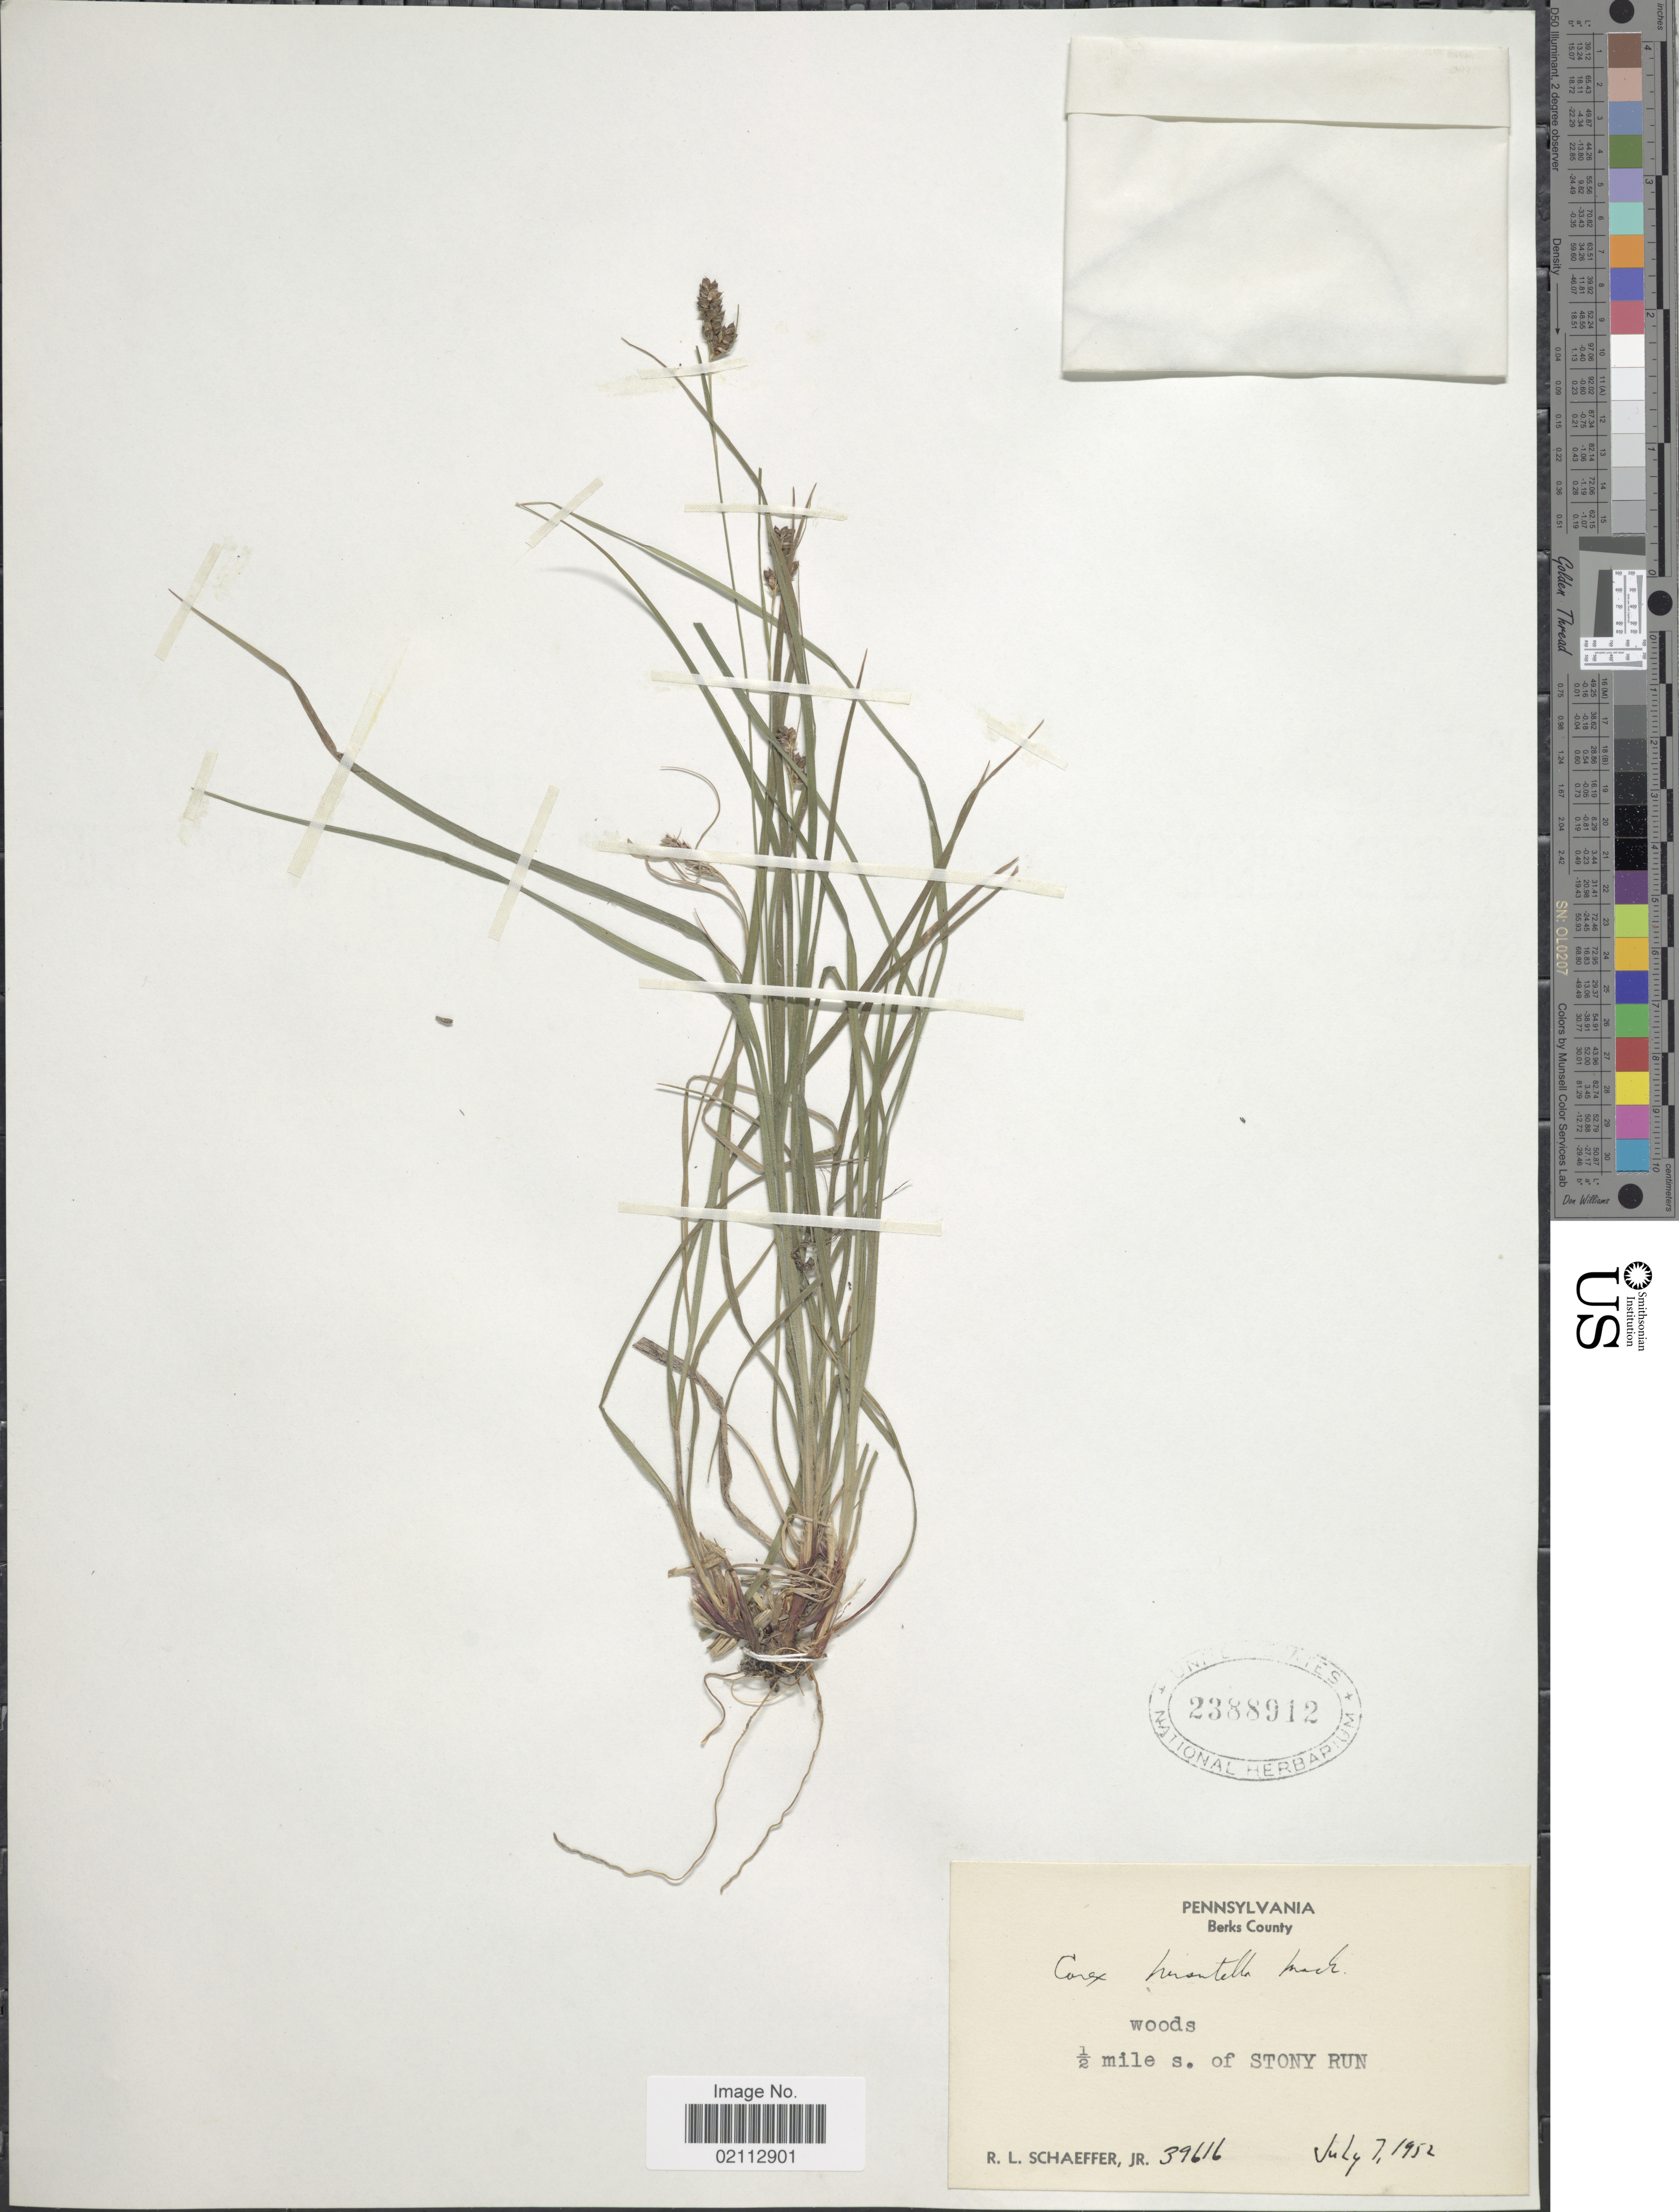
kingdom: Plantae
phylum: Tracheophyta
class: Liliopsida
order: Poales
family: Cyperaceae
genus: Carex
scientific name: Carex hirsutella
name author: Mack.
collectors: R. L. Schaeffer Jr.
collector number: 39616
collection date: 1952-07-07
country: United States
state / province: Pennsylvania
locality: Berks County. Woods. 1/2 mile s. of Stony Run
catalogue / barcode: US 2388912